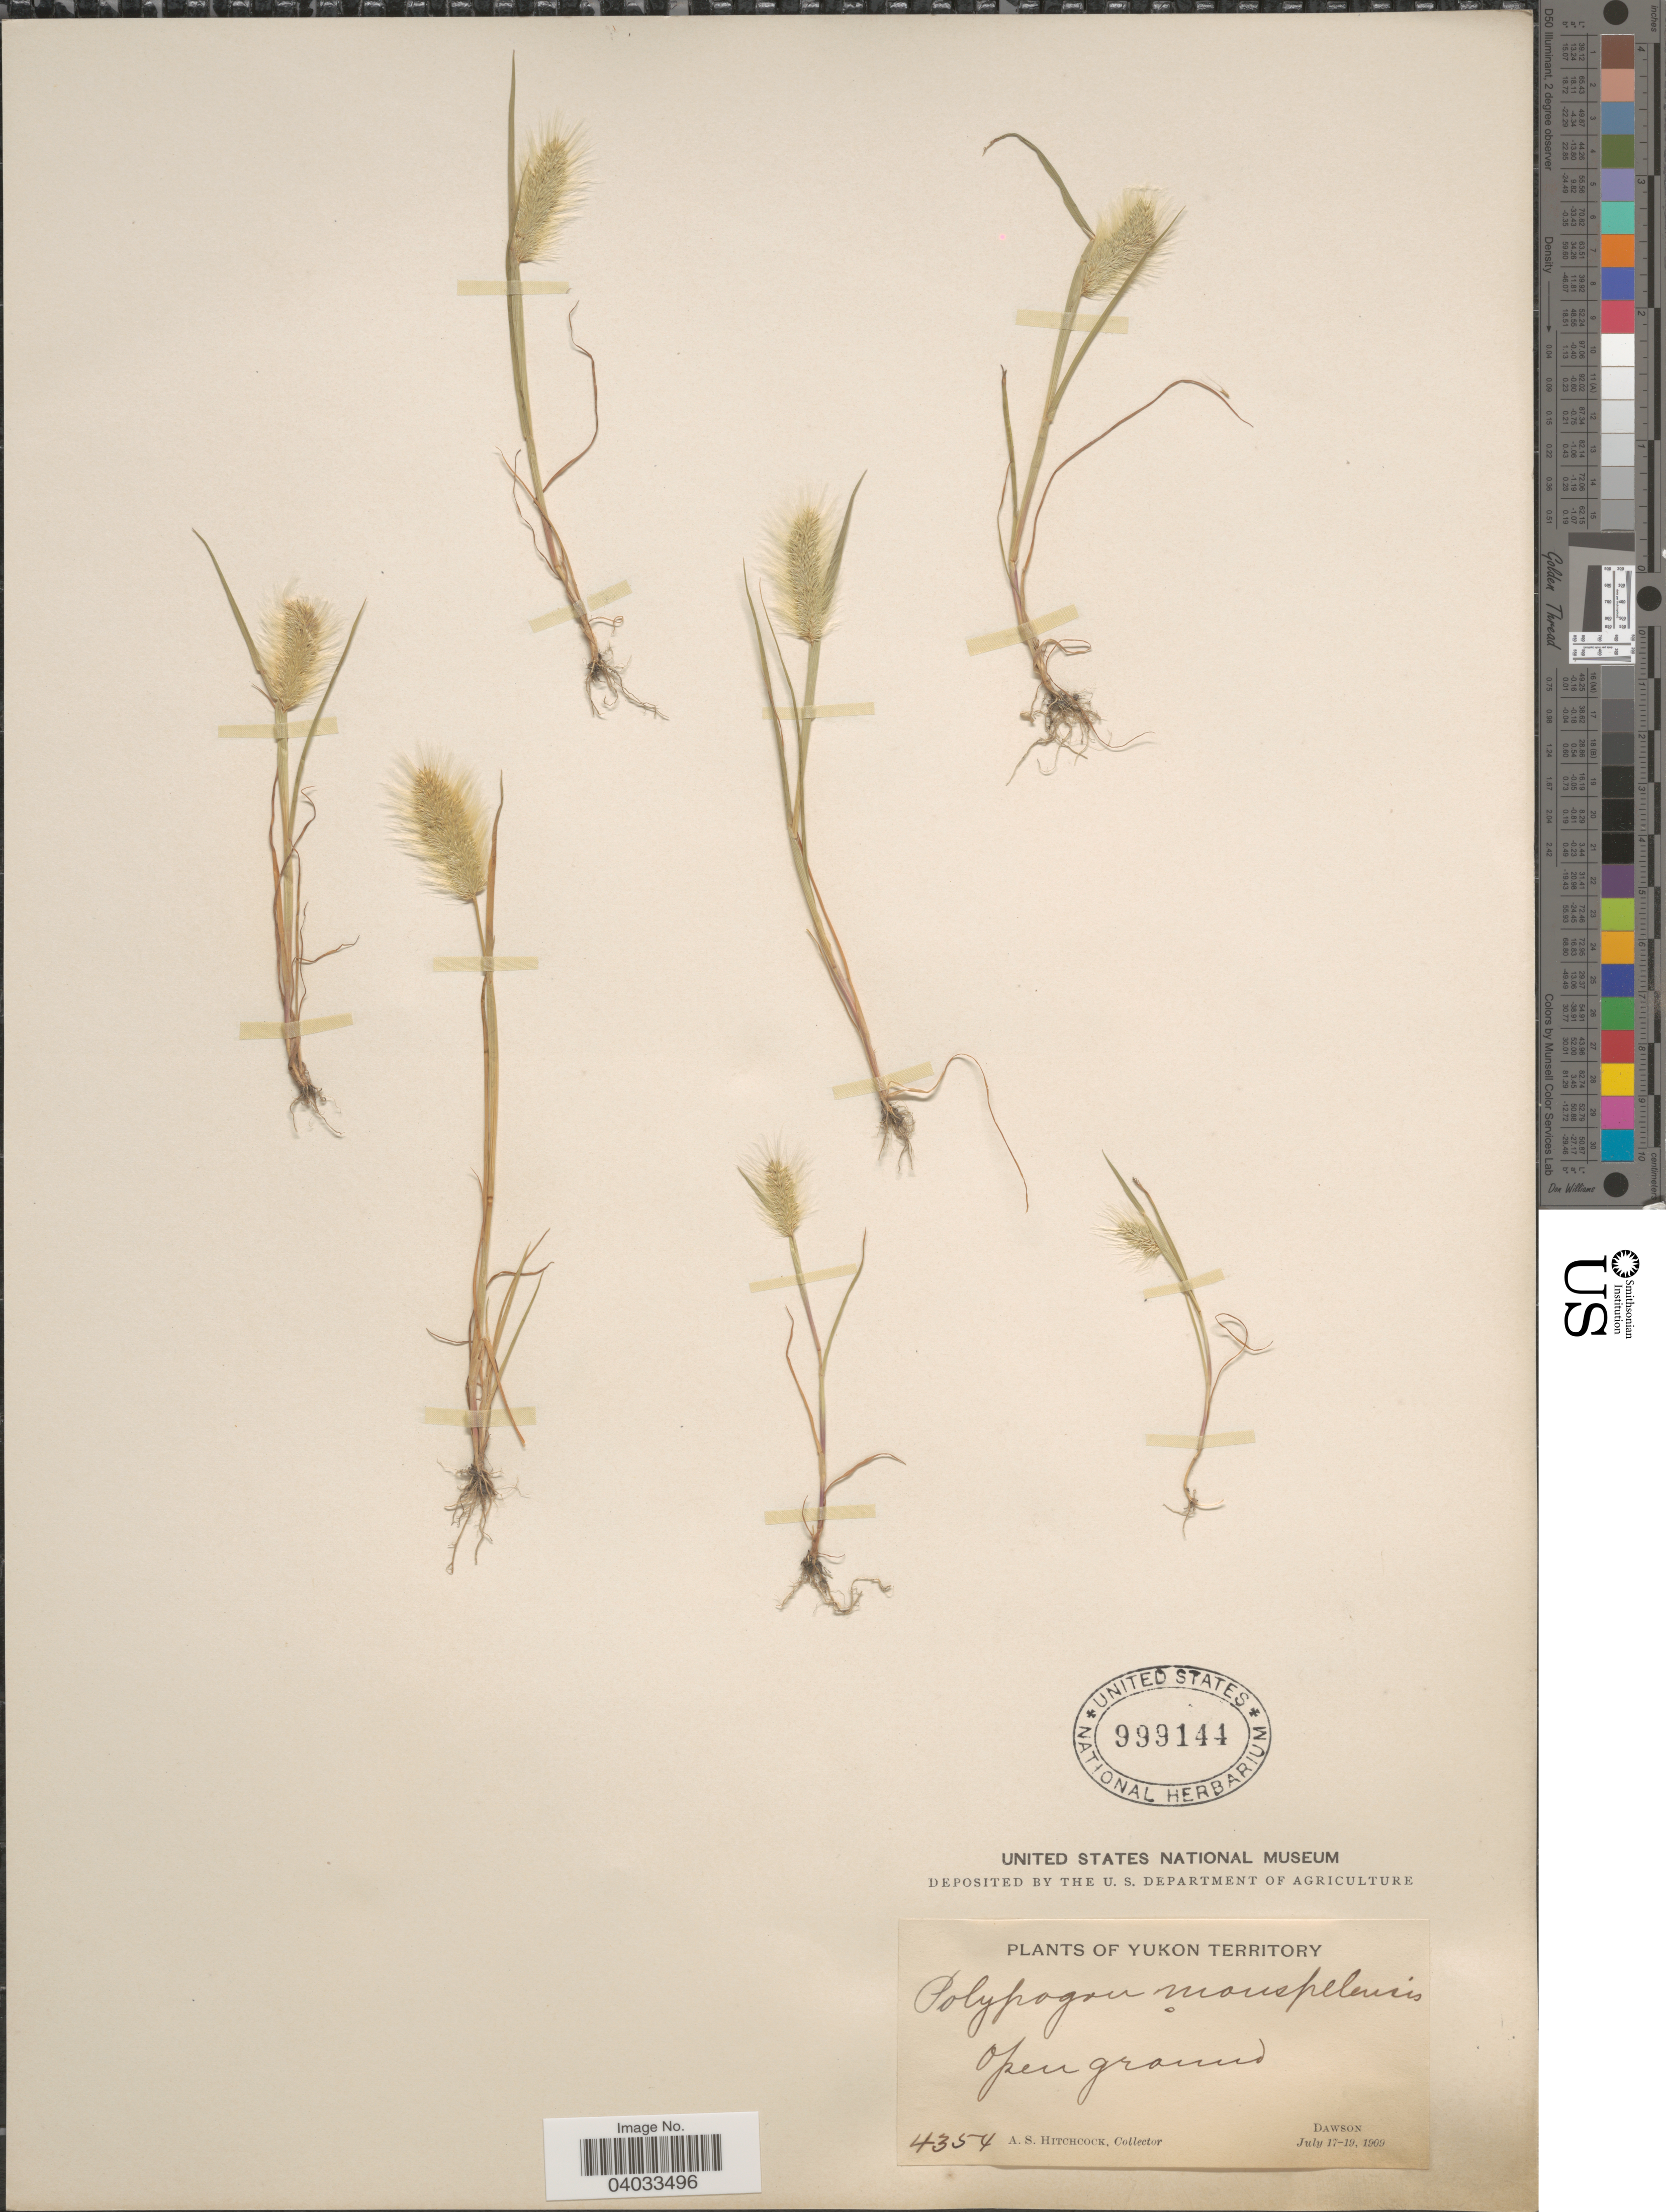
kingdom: Plantae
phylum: Tracheophyta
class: Liliopsida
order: Poales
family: Poaceae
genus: Polypogon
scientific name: Polypogon monspeliensis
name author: (L.) Desf.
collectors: A. S. Hitchcock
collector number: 4354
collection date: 1909-07-17/1909-07-19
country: Canada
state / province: Yukon Territory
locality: Dawson.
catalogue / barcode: US 999144